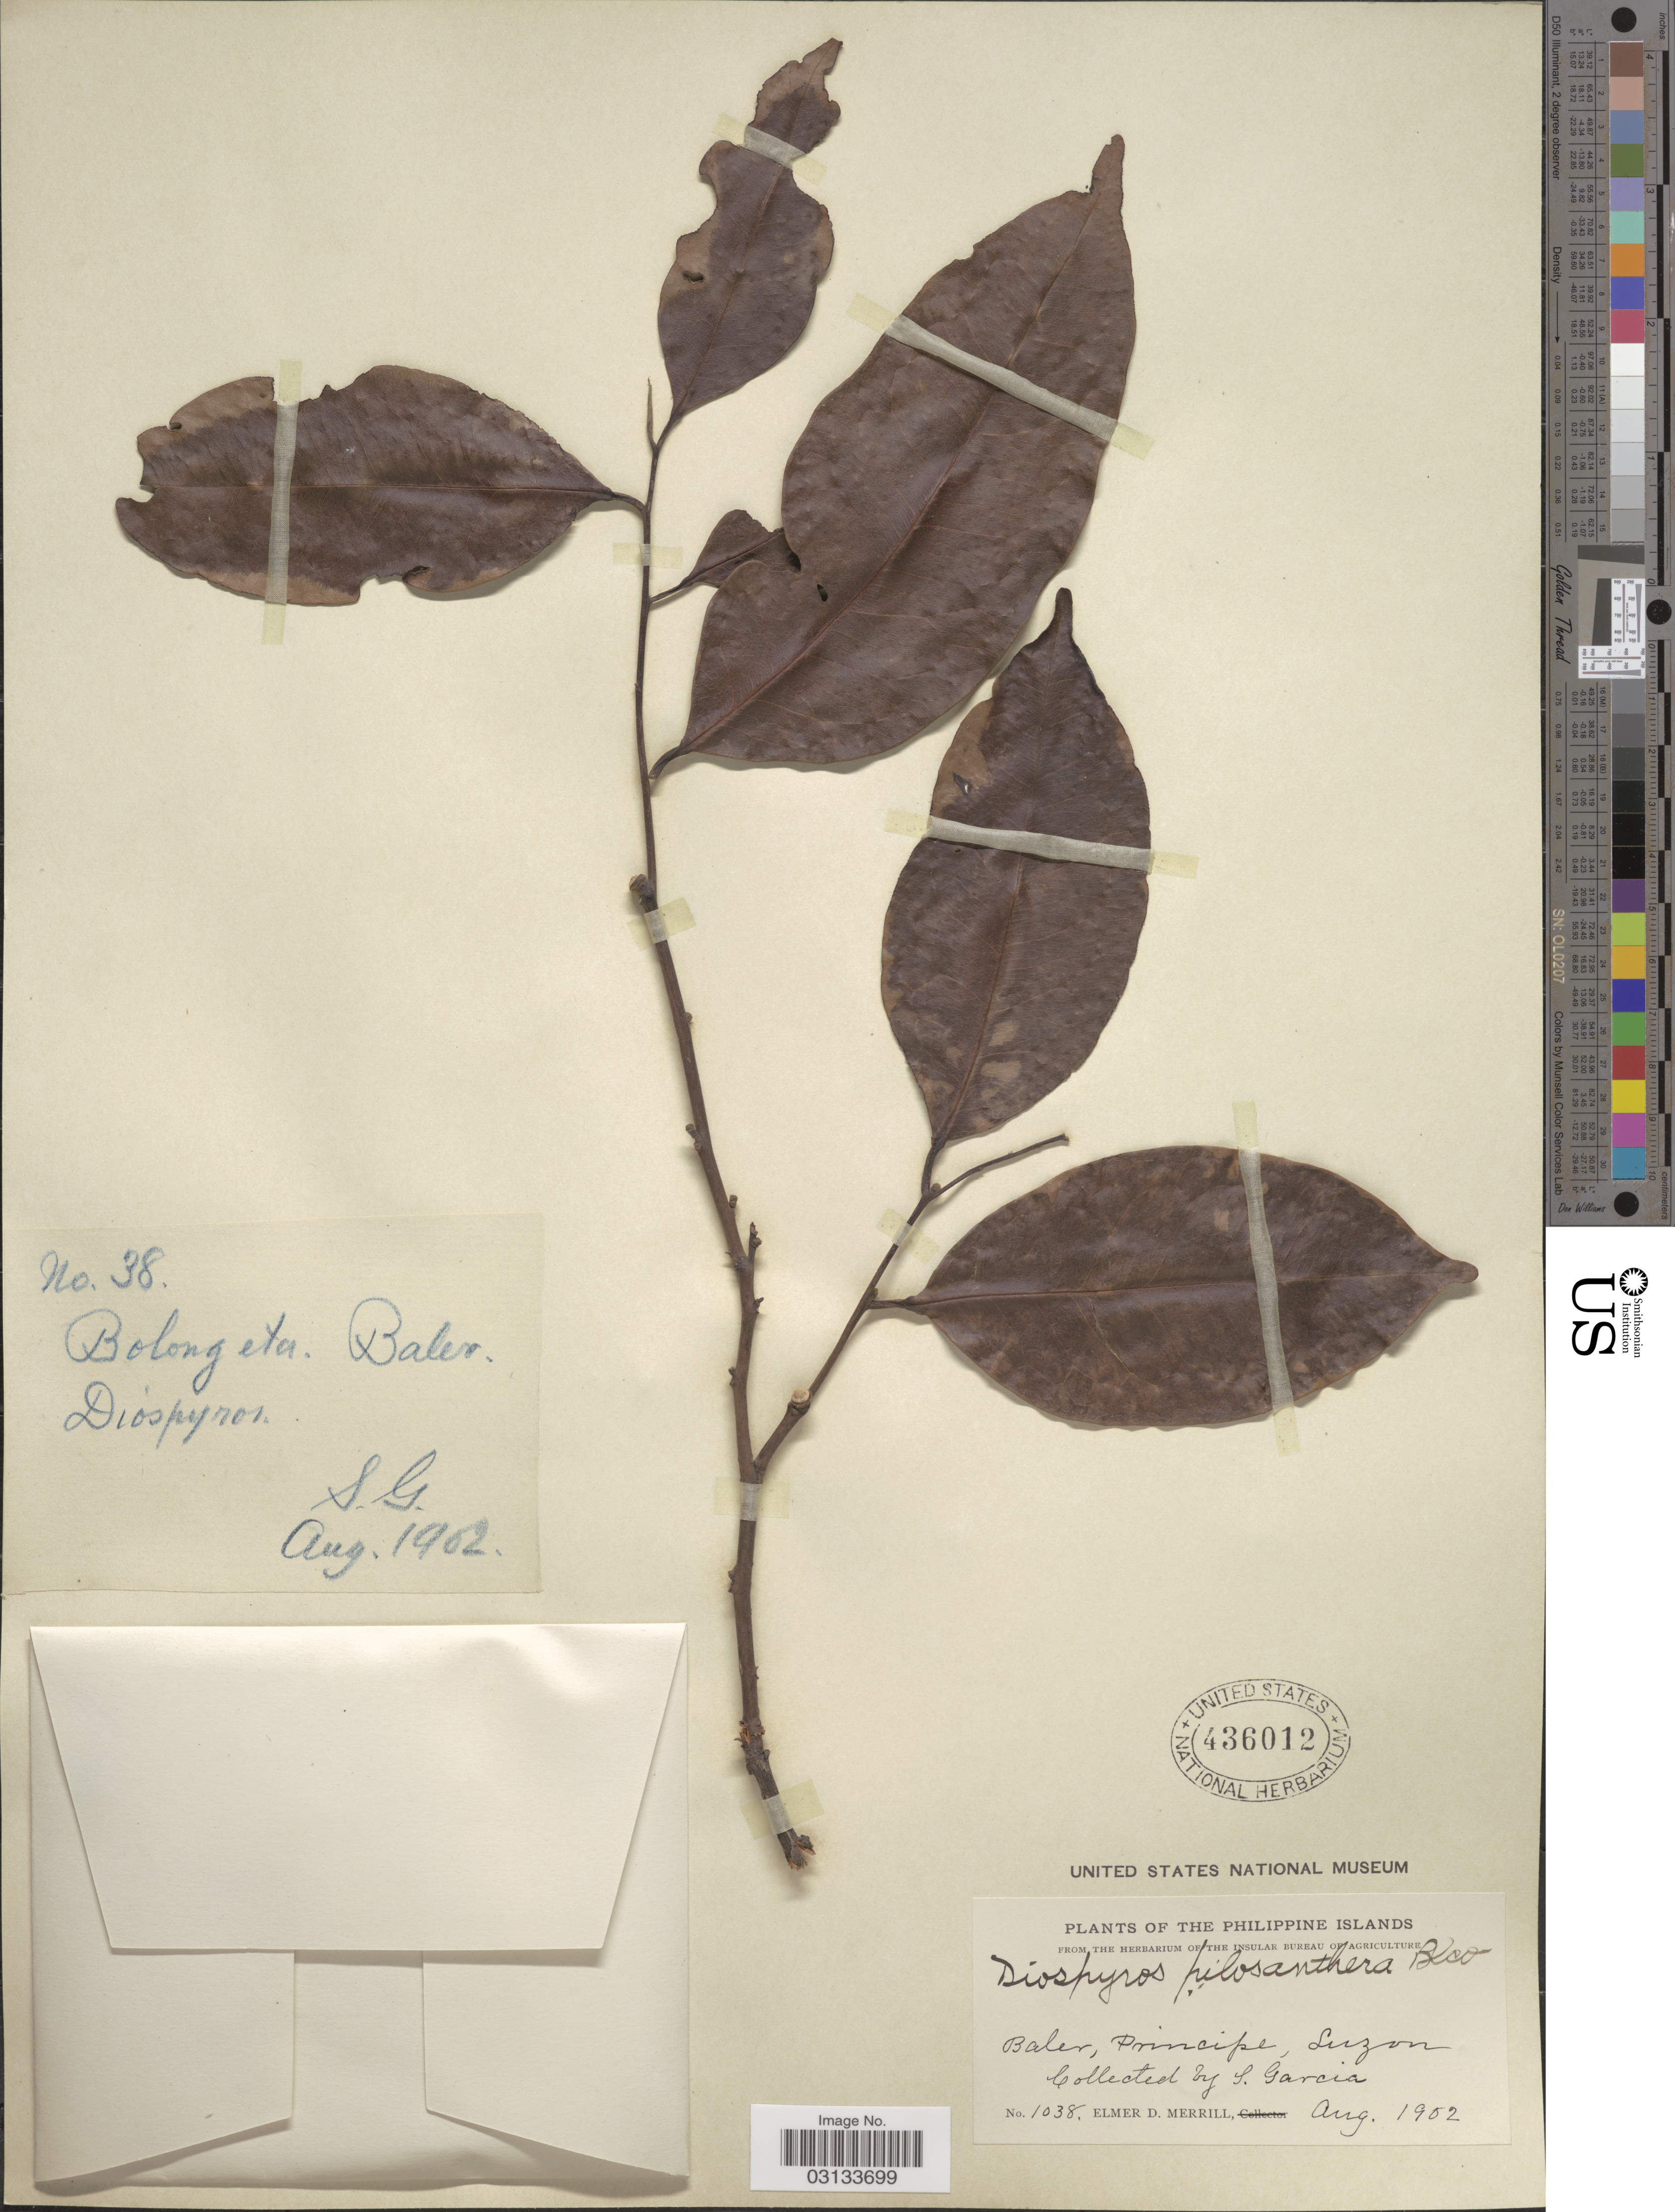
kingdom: Plantae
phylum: Tracheophyta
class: Magnoliopsida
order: Ericales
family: Ebenaceae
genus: Diospyros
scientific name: Diospyros pilosanthera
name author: Blanco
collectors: S. Garcia & E. D. Merrill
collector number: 1038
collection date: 1902-08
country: Philippines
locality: Philippine Islands. Baler, Principe, Luzon.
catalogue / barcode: US 436012